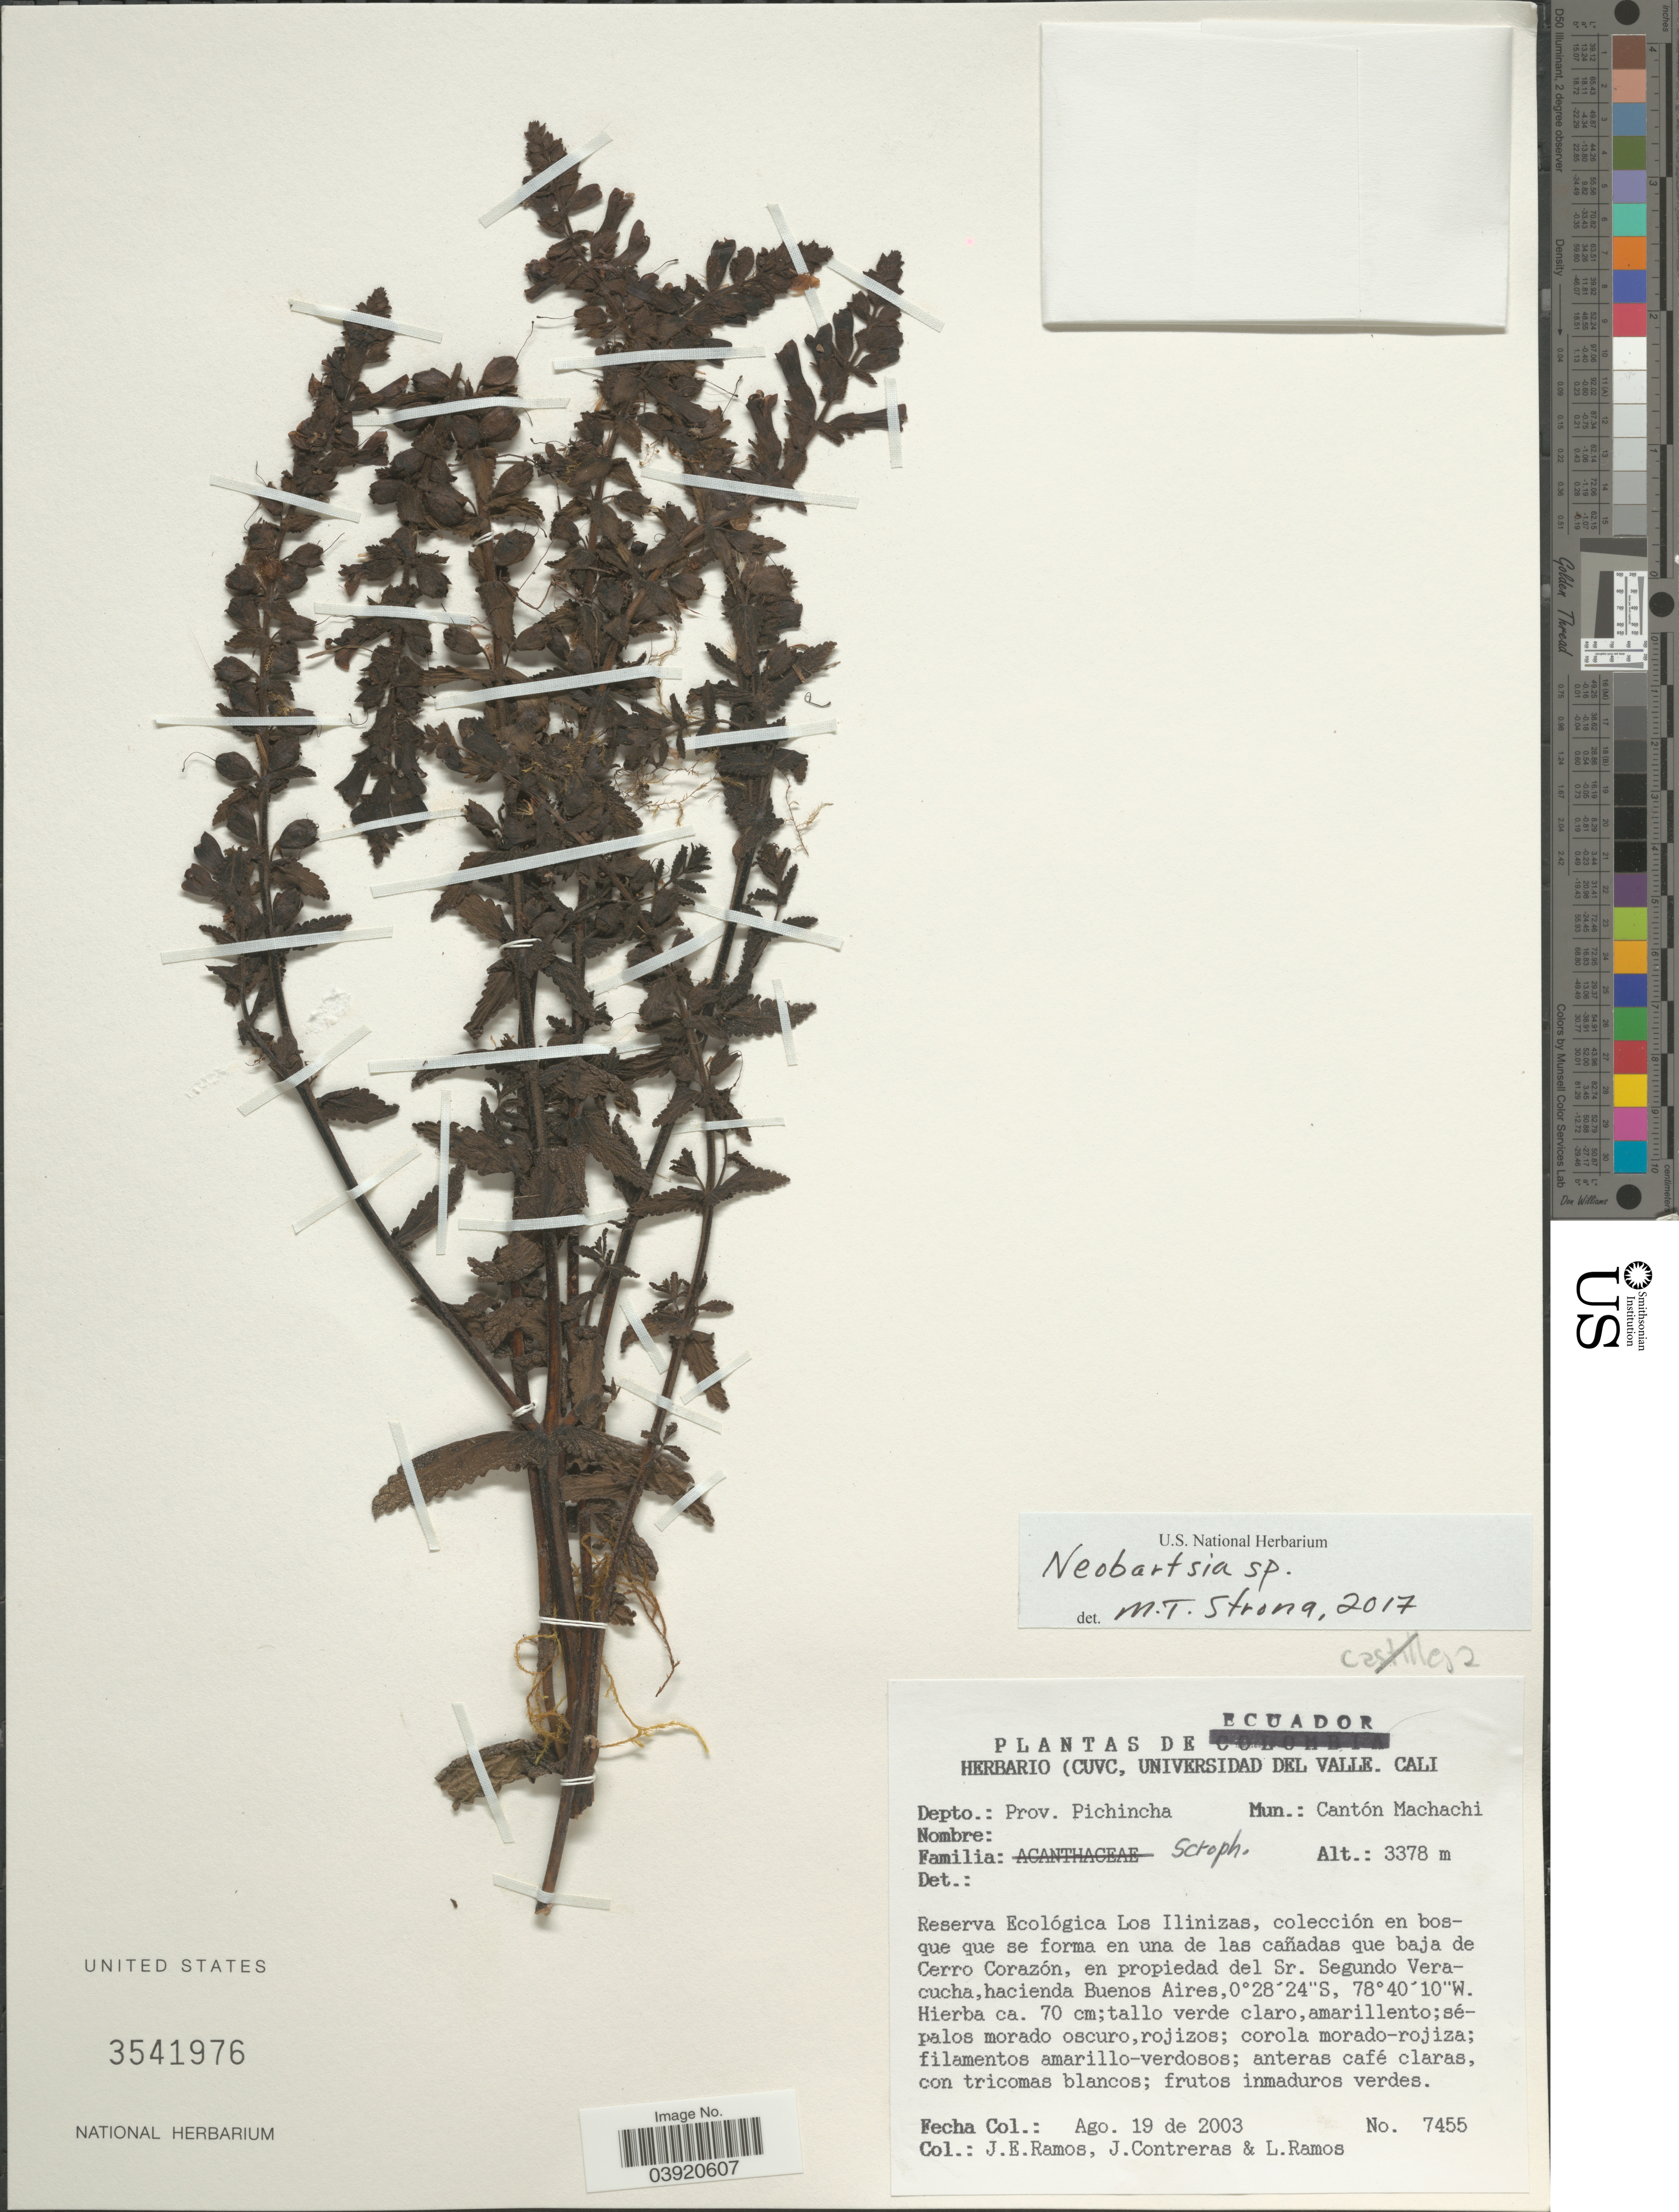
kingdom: Plantae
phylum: Tracheophyta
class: Magnoliopsida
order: Lamiales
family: Orobanchaceae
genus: Bartsia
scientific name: Bartsia sp.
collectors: J. E. Ramos, J. Contreras & L. Ramos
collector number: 7455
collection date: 2003-08-19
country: Ecuador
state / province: Pichincha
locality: Depto.: Prov. Pichincha. Mun.: Cantón Machachi. Reserva Ecológica Los Ilinizas, en bosque que se forma en una de las cañadas que baja de Cerro Corazón, en propiedad del Sr. Segundo Veracucha, hacienda Buenos Aires.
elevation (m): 3378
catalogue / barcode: US 3541976